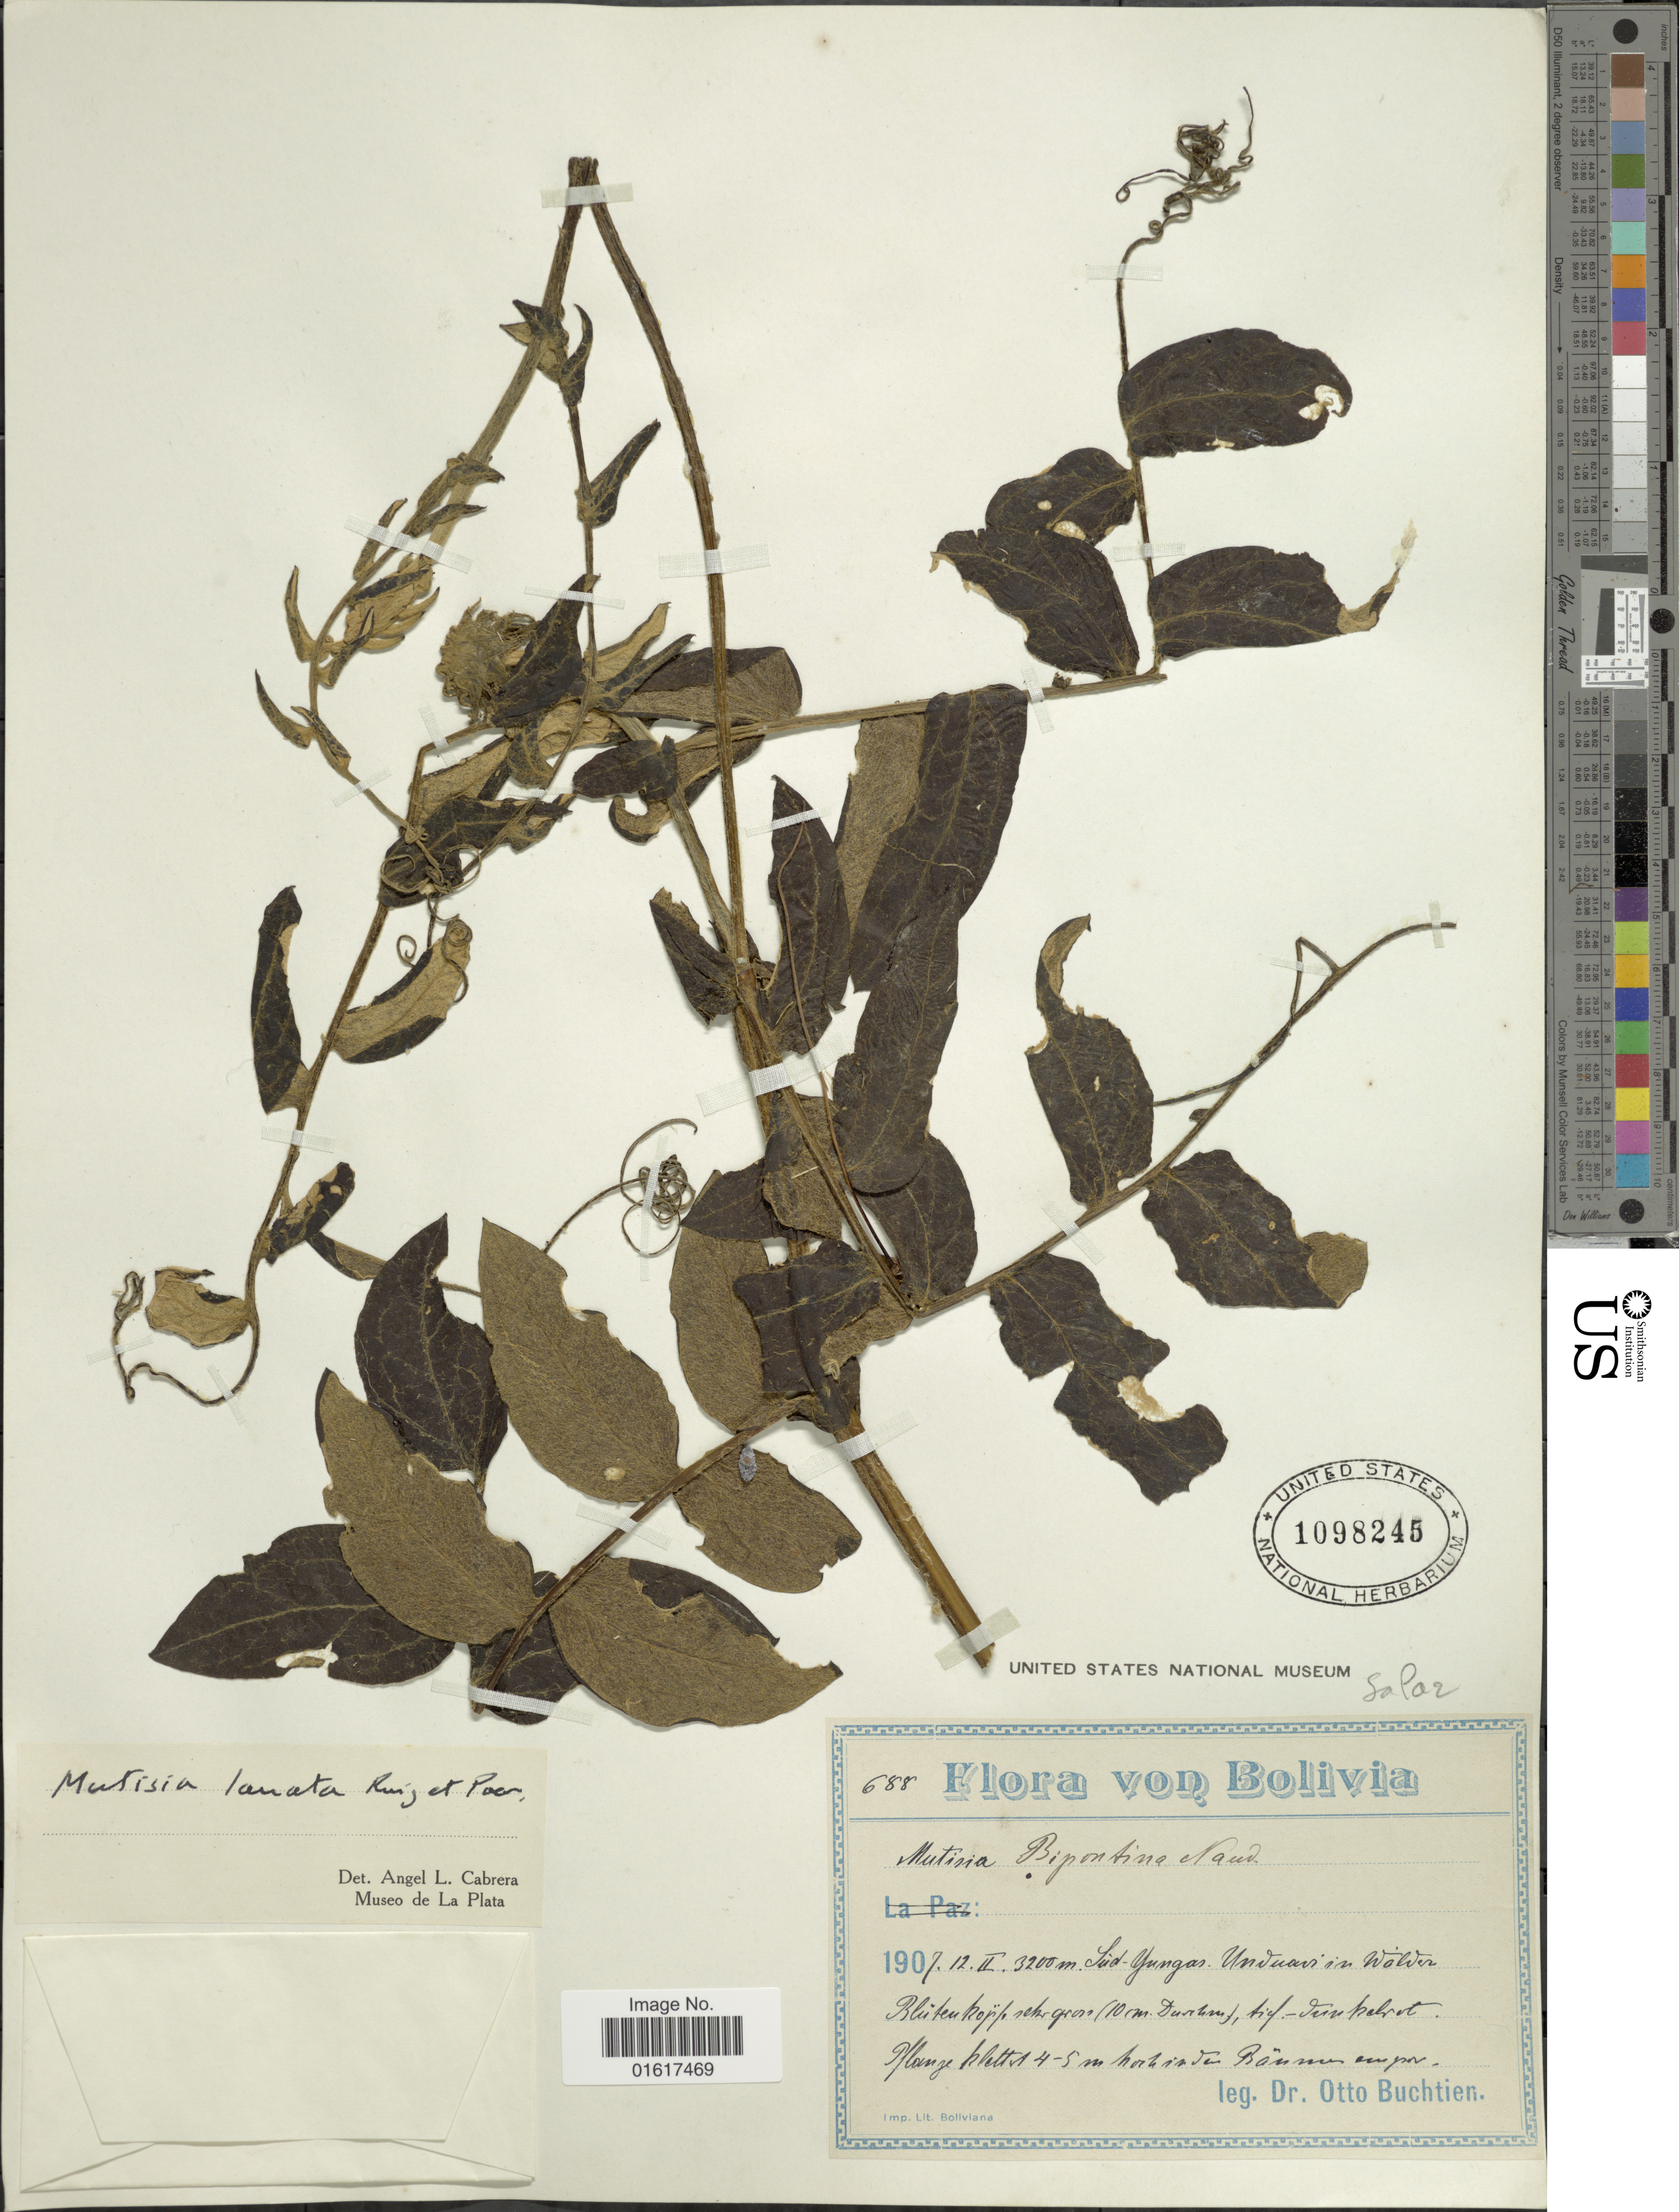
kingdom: Plantae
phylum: Tracheophyta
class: Magnoliopsida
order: Asterales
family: Asteraceae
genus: Mutisia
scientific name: Mutisia lanata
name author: Ruiz & Pav.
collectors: O. Buchtien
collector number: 688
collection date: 1907-02-12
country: Bolivia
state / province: La Paz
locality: Sud-Yungas. Unduavi in Walden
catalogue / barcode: US 1098245